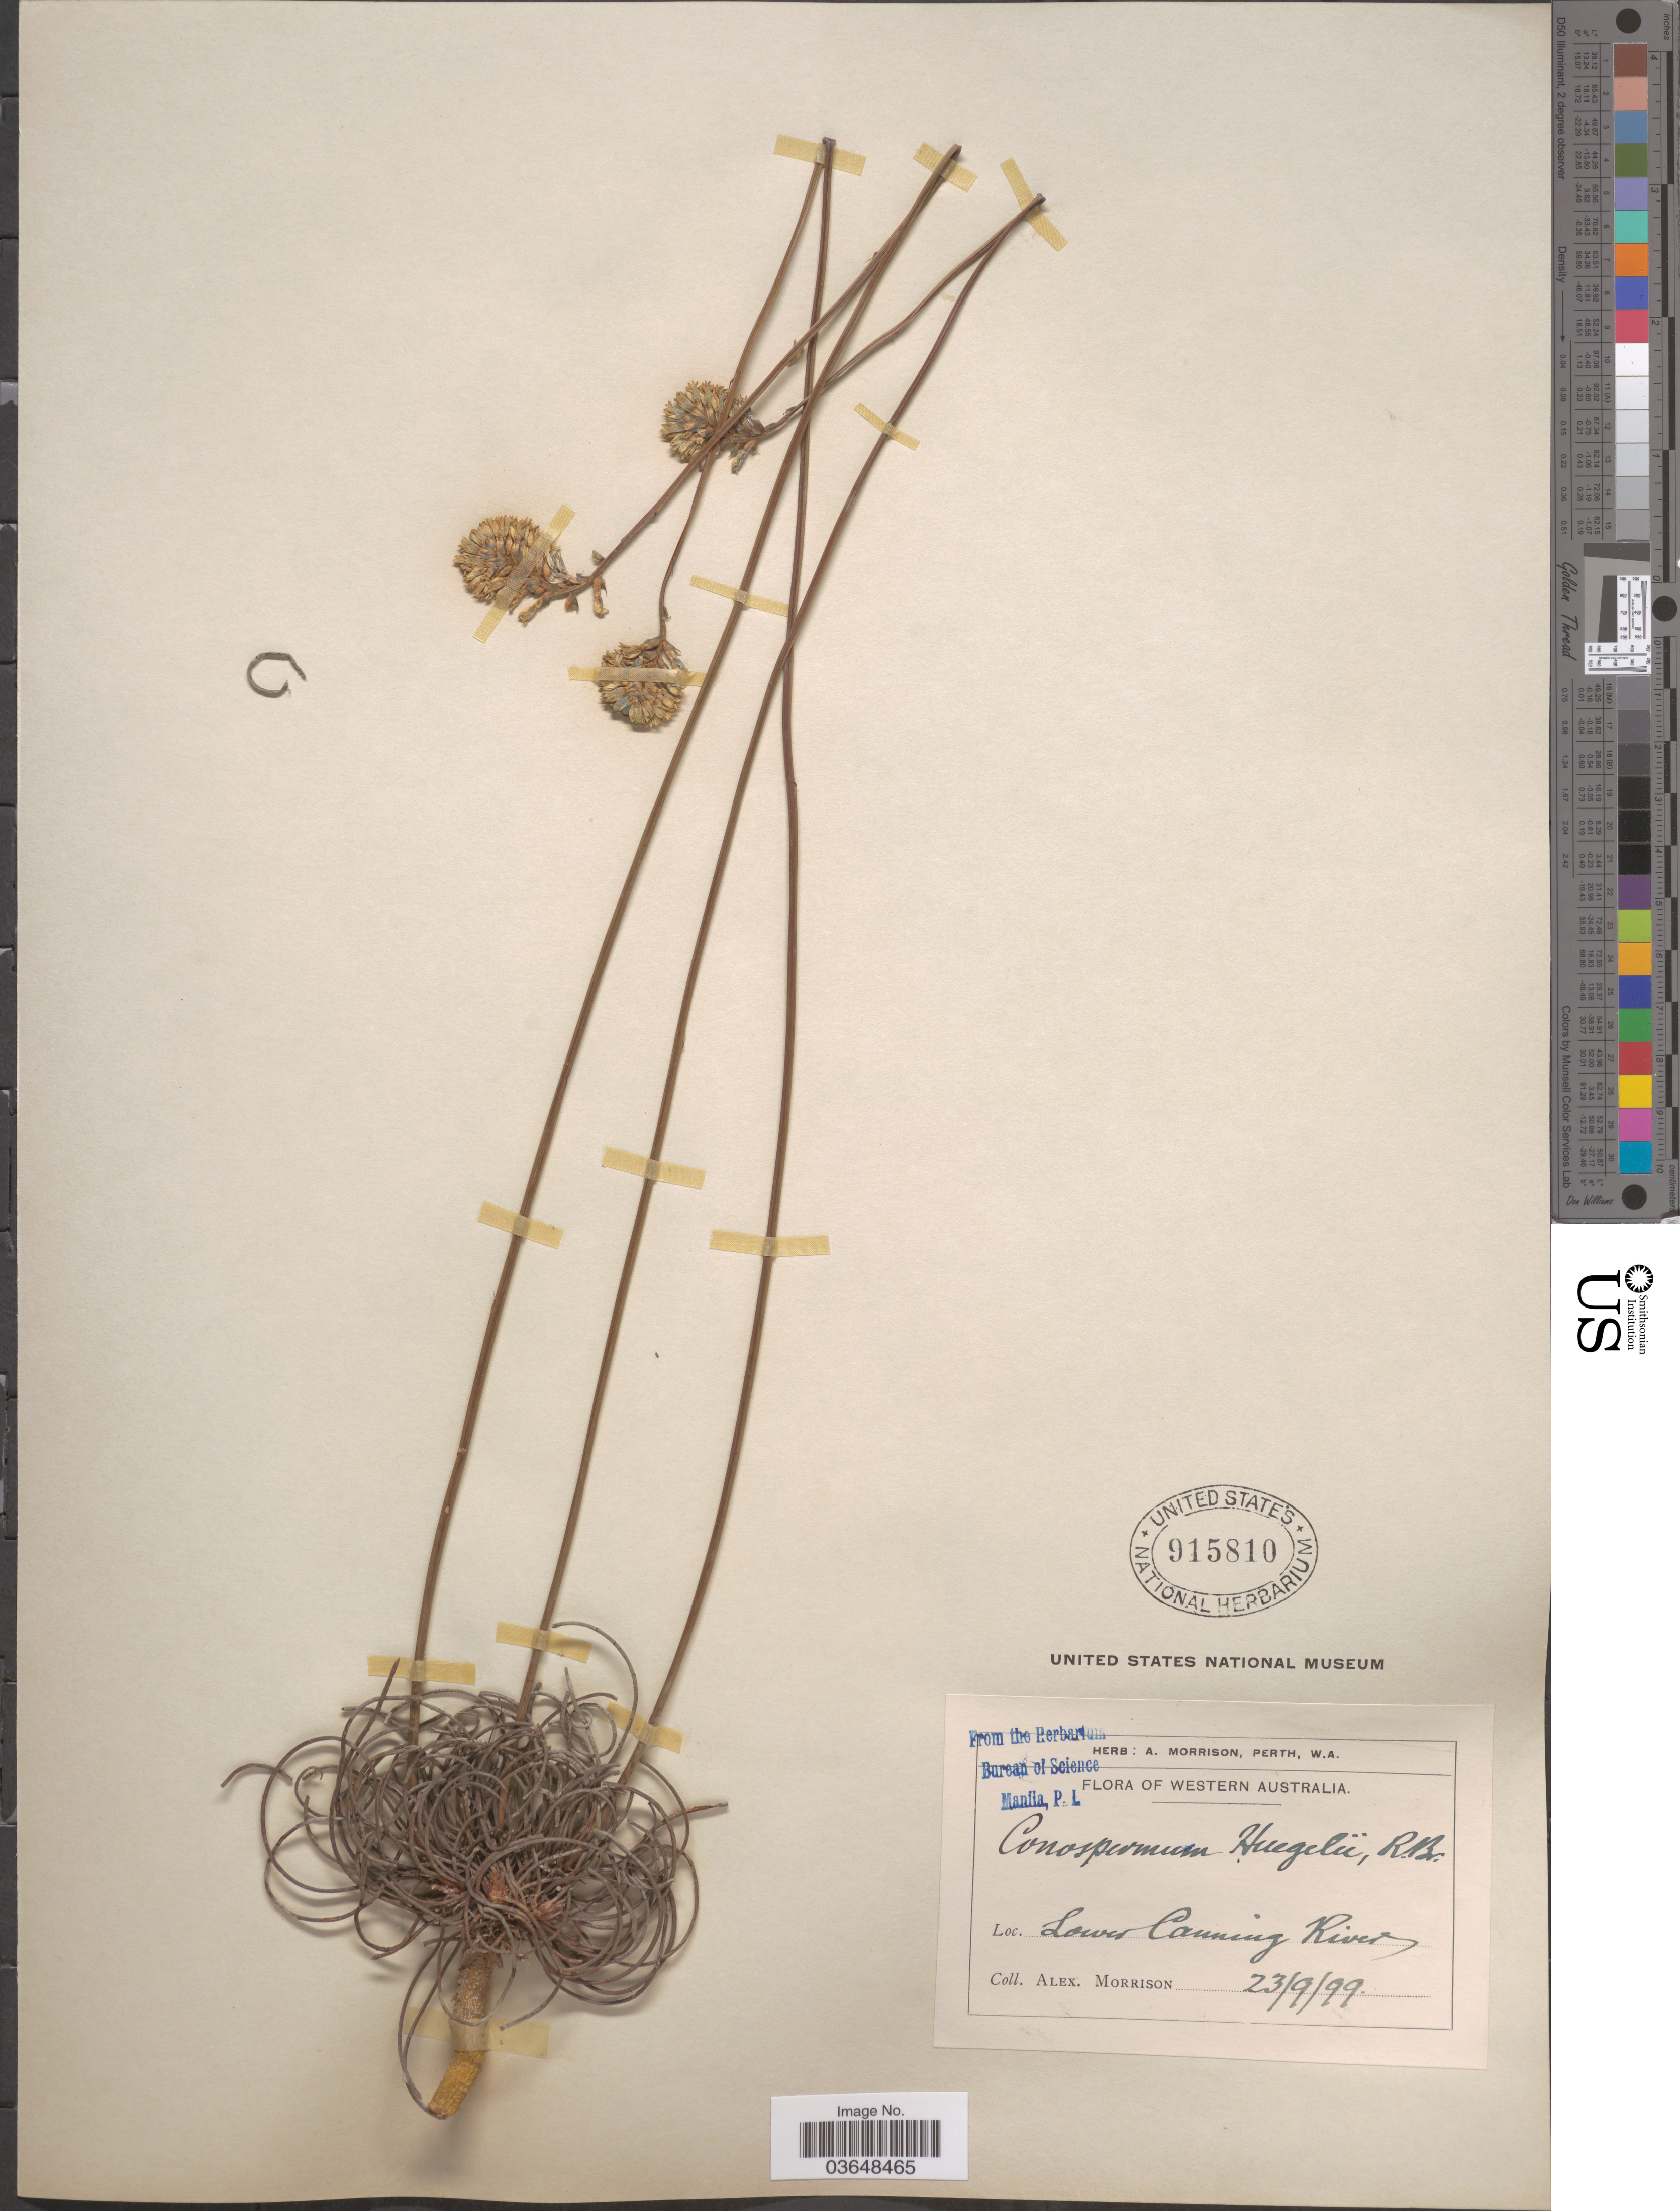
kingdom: Plantae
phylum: Tracheophyta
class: Magnoliopsida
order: Proteales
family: Proteaceae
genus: Conospermum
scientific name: Conospermum huegelii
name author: Endl.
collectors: A. Morrison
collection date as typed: Transcribed d/m/y: 23/9/99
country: Australia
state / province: Western Australia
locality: Lower Canning River.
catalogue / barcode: US 915810